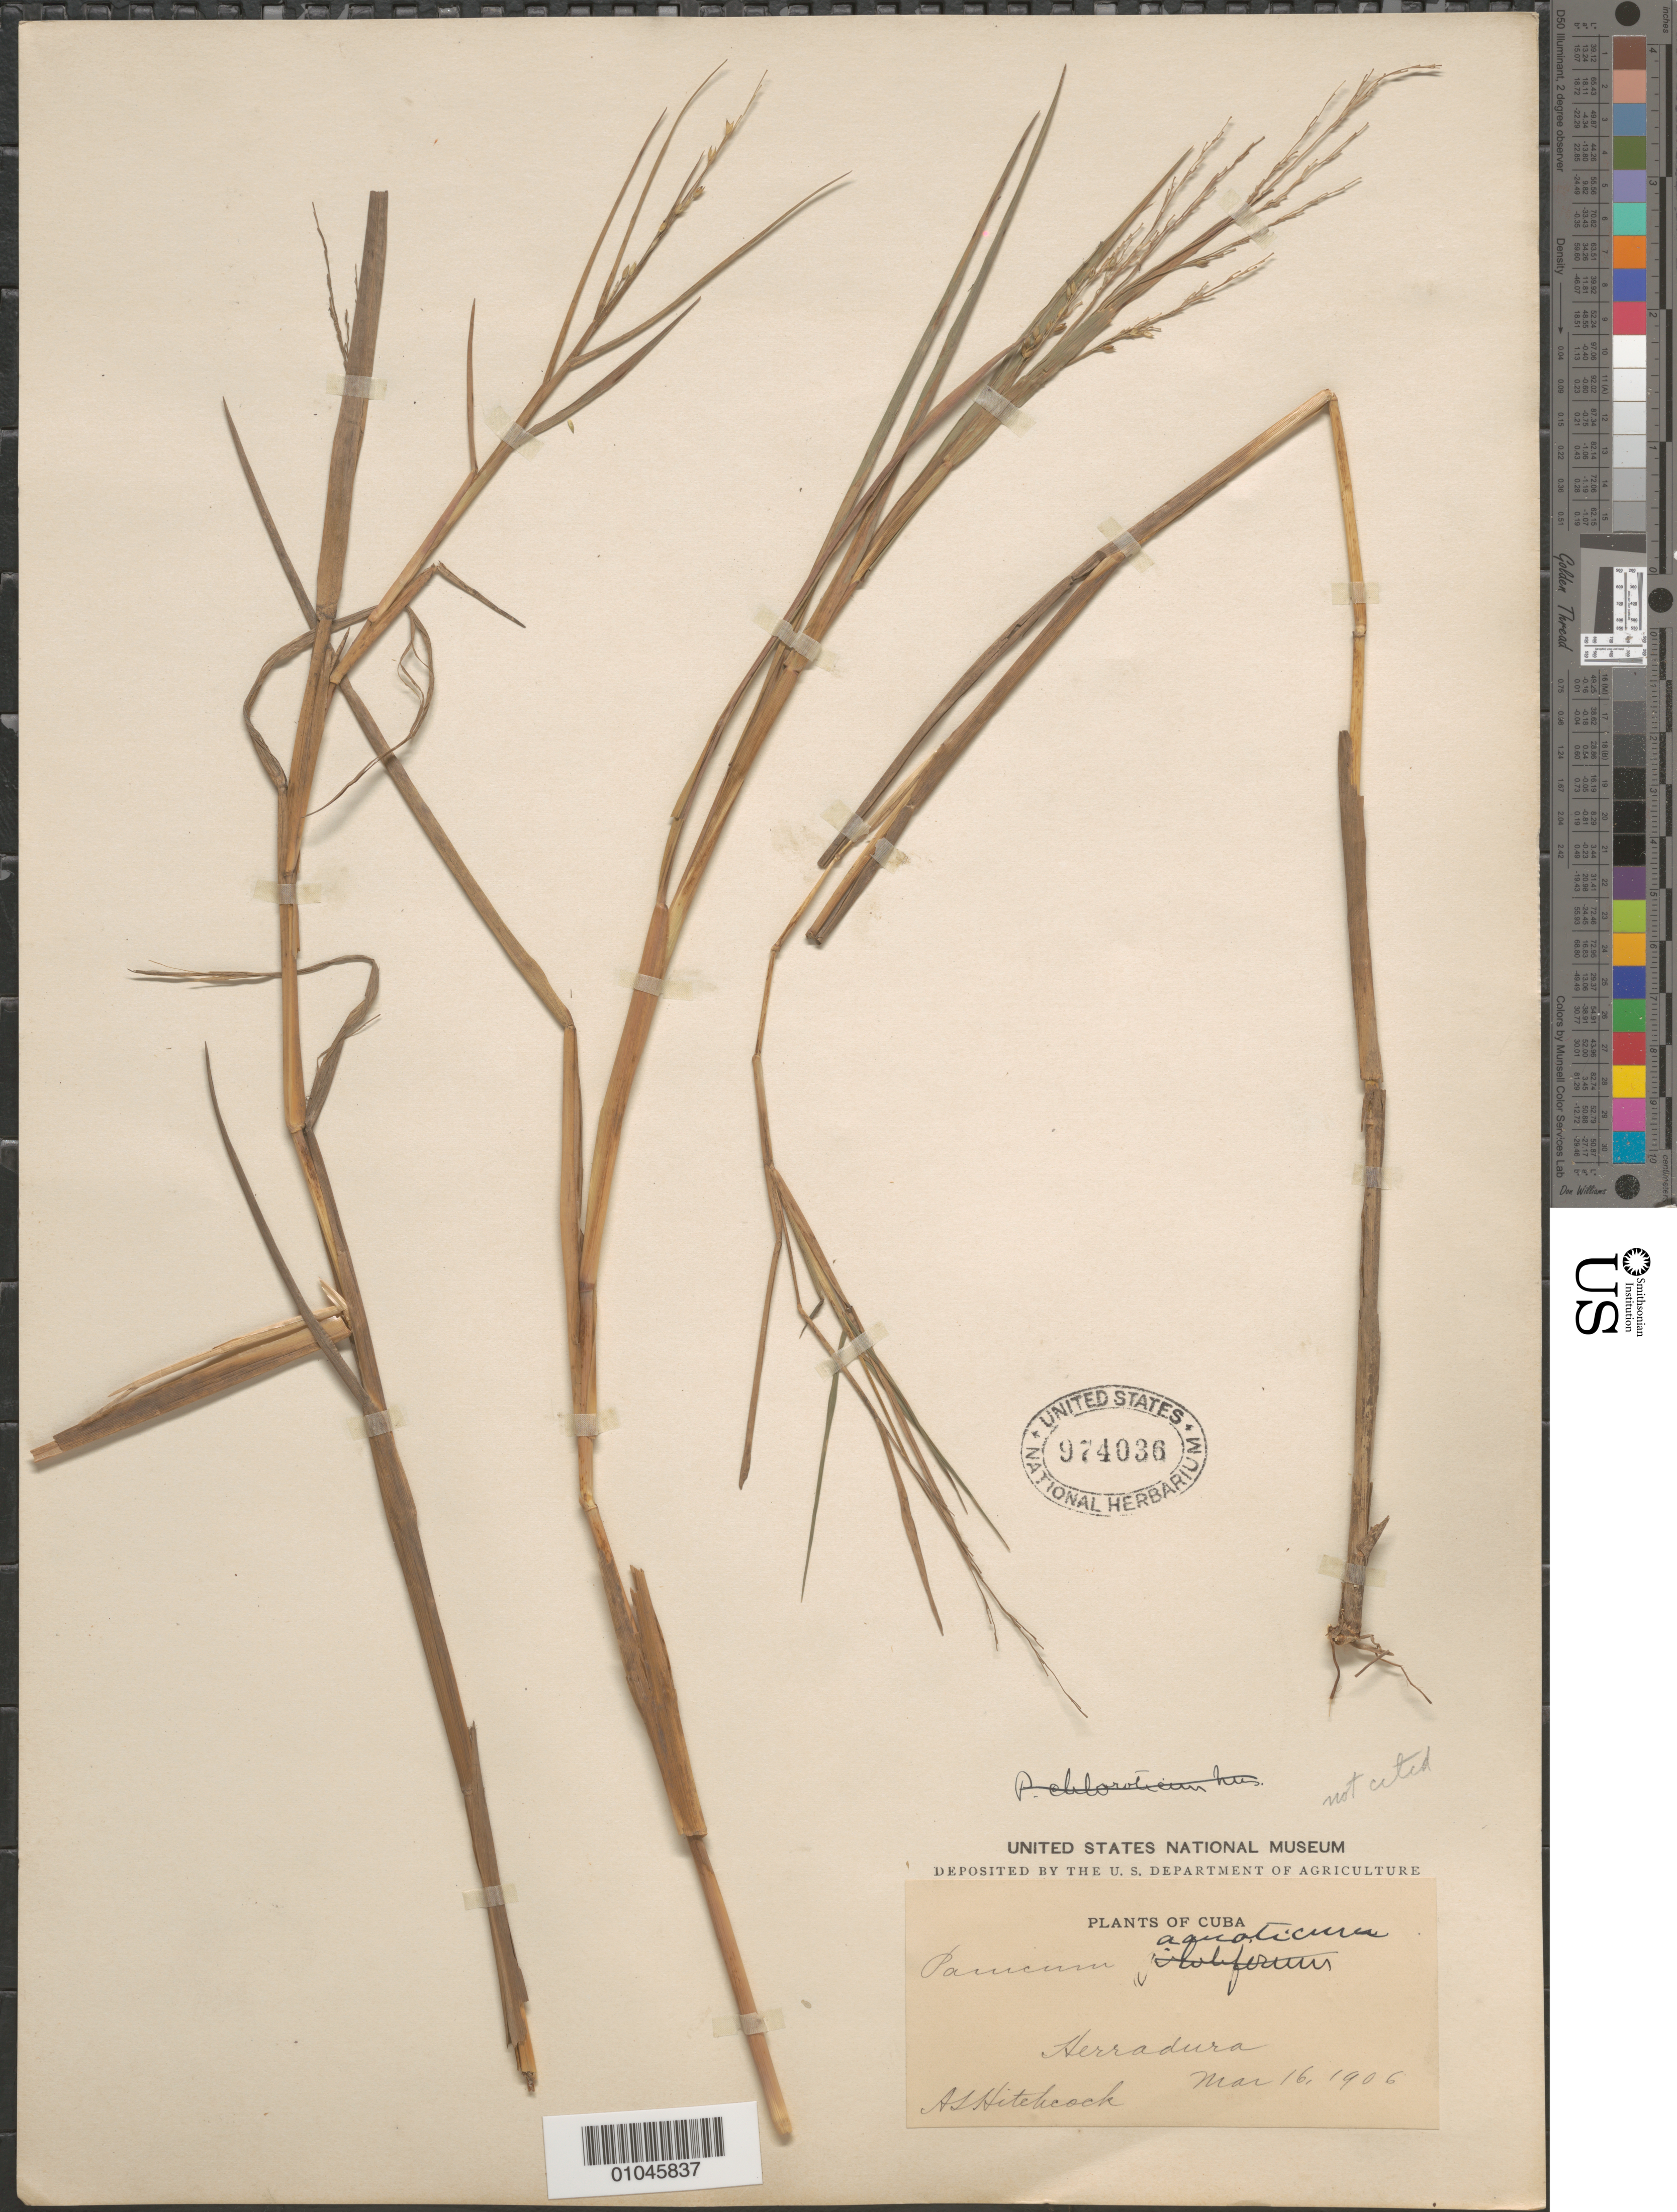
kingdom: Plantae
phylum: Tracheophyta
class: Liliopsida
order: Poales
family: Poaceae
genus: Panicum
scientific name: Panicum aquaticum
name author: Poir.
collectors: A. S. Hitchcock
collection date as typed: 16 Mar 1906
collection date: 1906-03-16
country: Cuba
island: Cuba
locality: Herradura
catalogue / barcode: US 974036